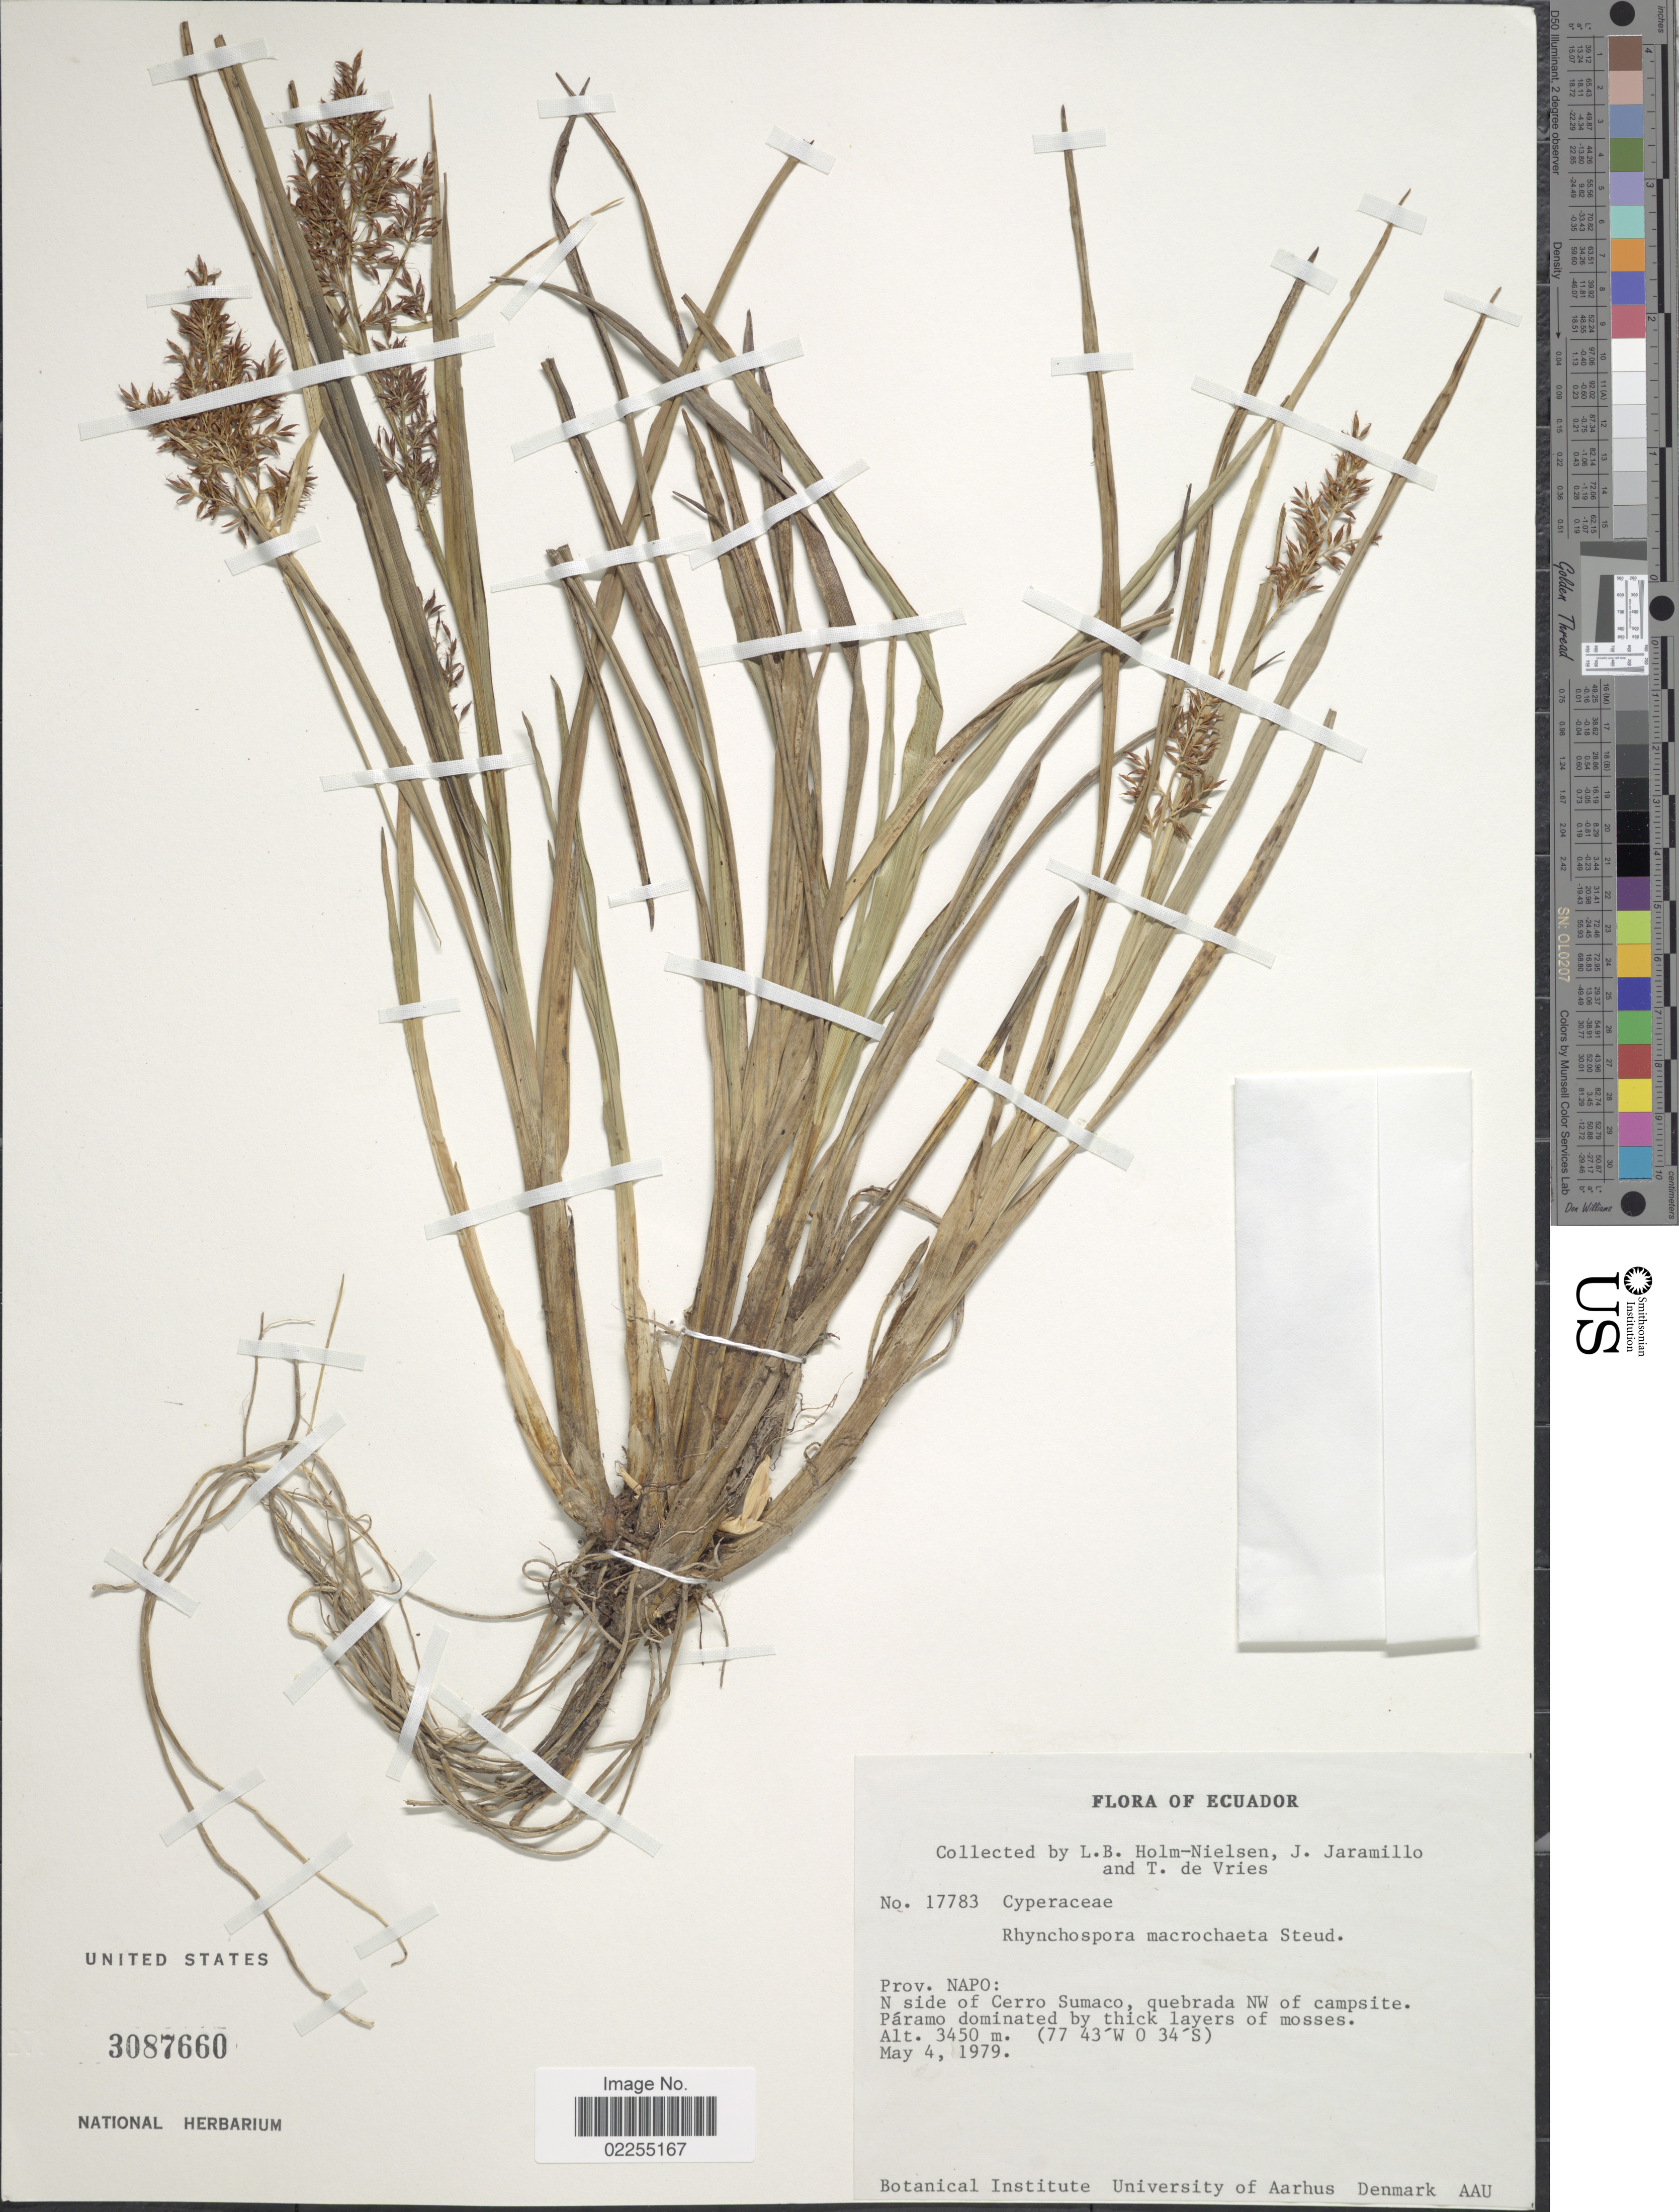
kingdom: Plantae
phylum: Tracheophyta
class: Liliopsida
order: Poales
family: Cyperaceae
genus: Rhynchospora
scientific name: Rhynchospora macrochaeta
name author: Steud. ex Boeckeler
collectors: L. B. Holm-Nielsen, J. Jaramillo & T. de Vries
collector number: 17783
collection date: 1979-05-04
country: Ecuador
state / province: Napo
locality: Prov. Napo: N side of Cerro Sumaco, quebrada NW of campsite.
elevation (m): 3450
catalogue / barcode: US 3087660